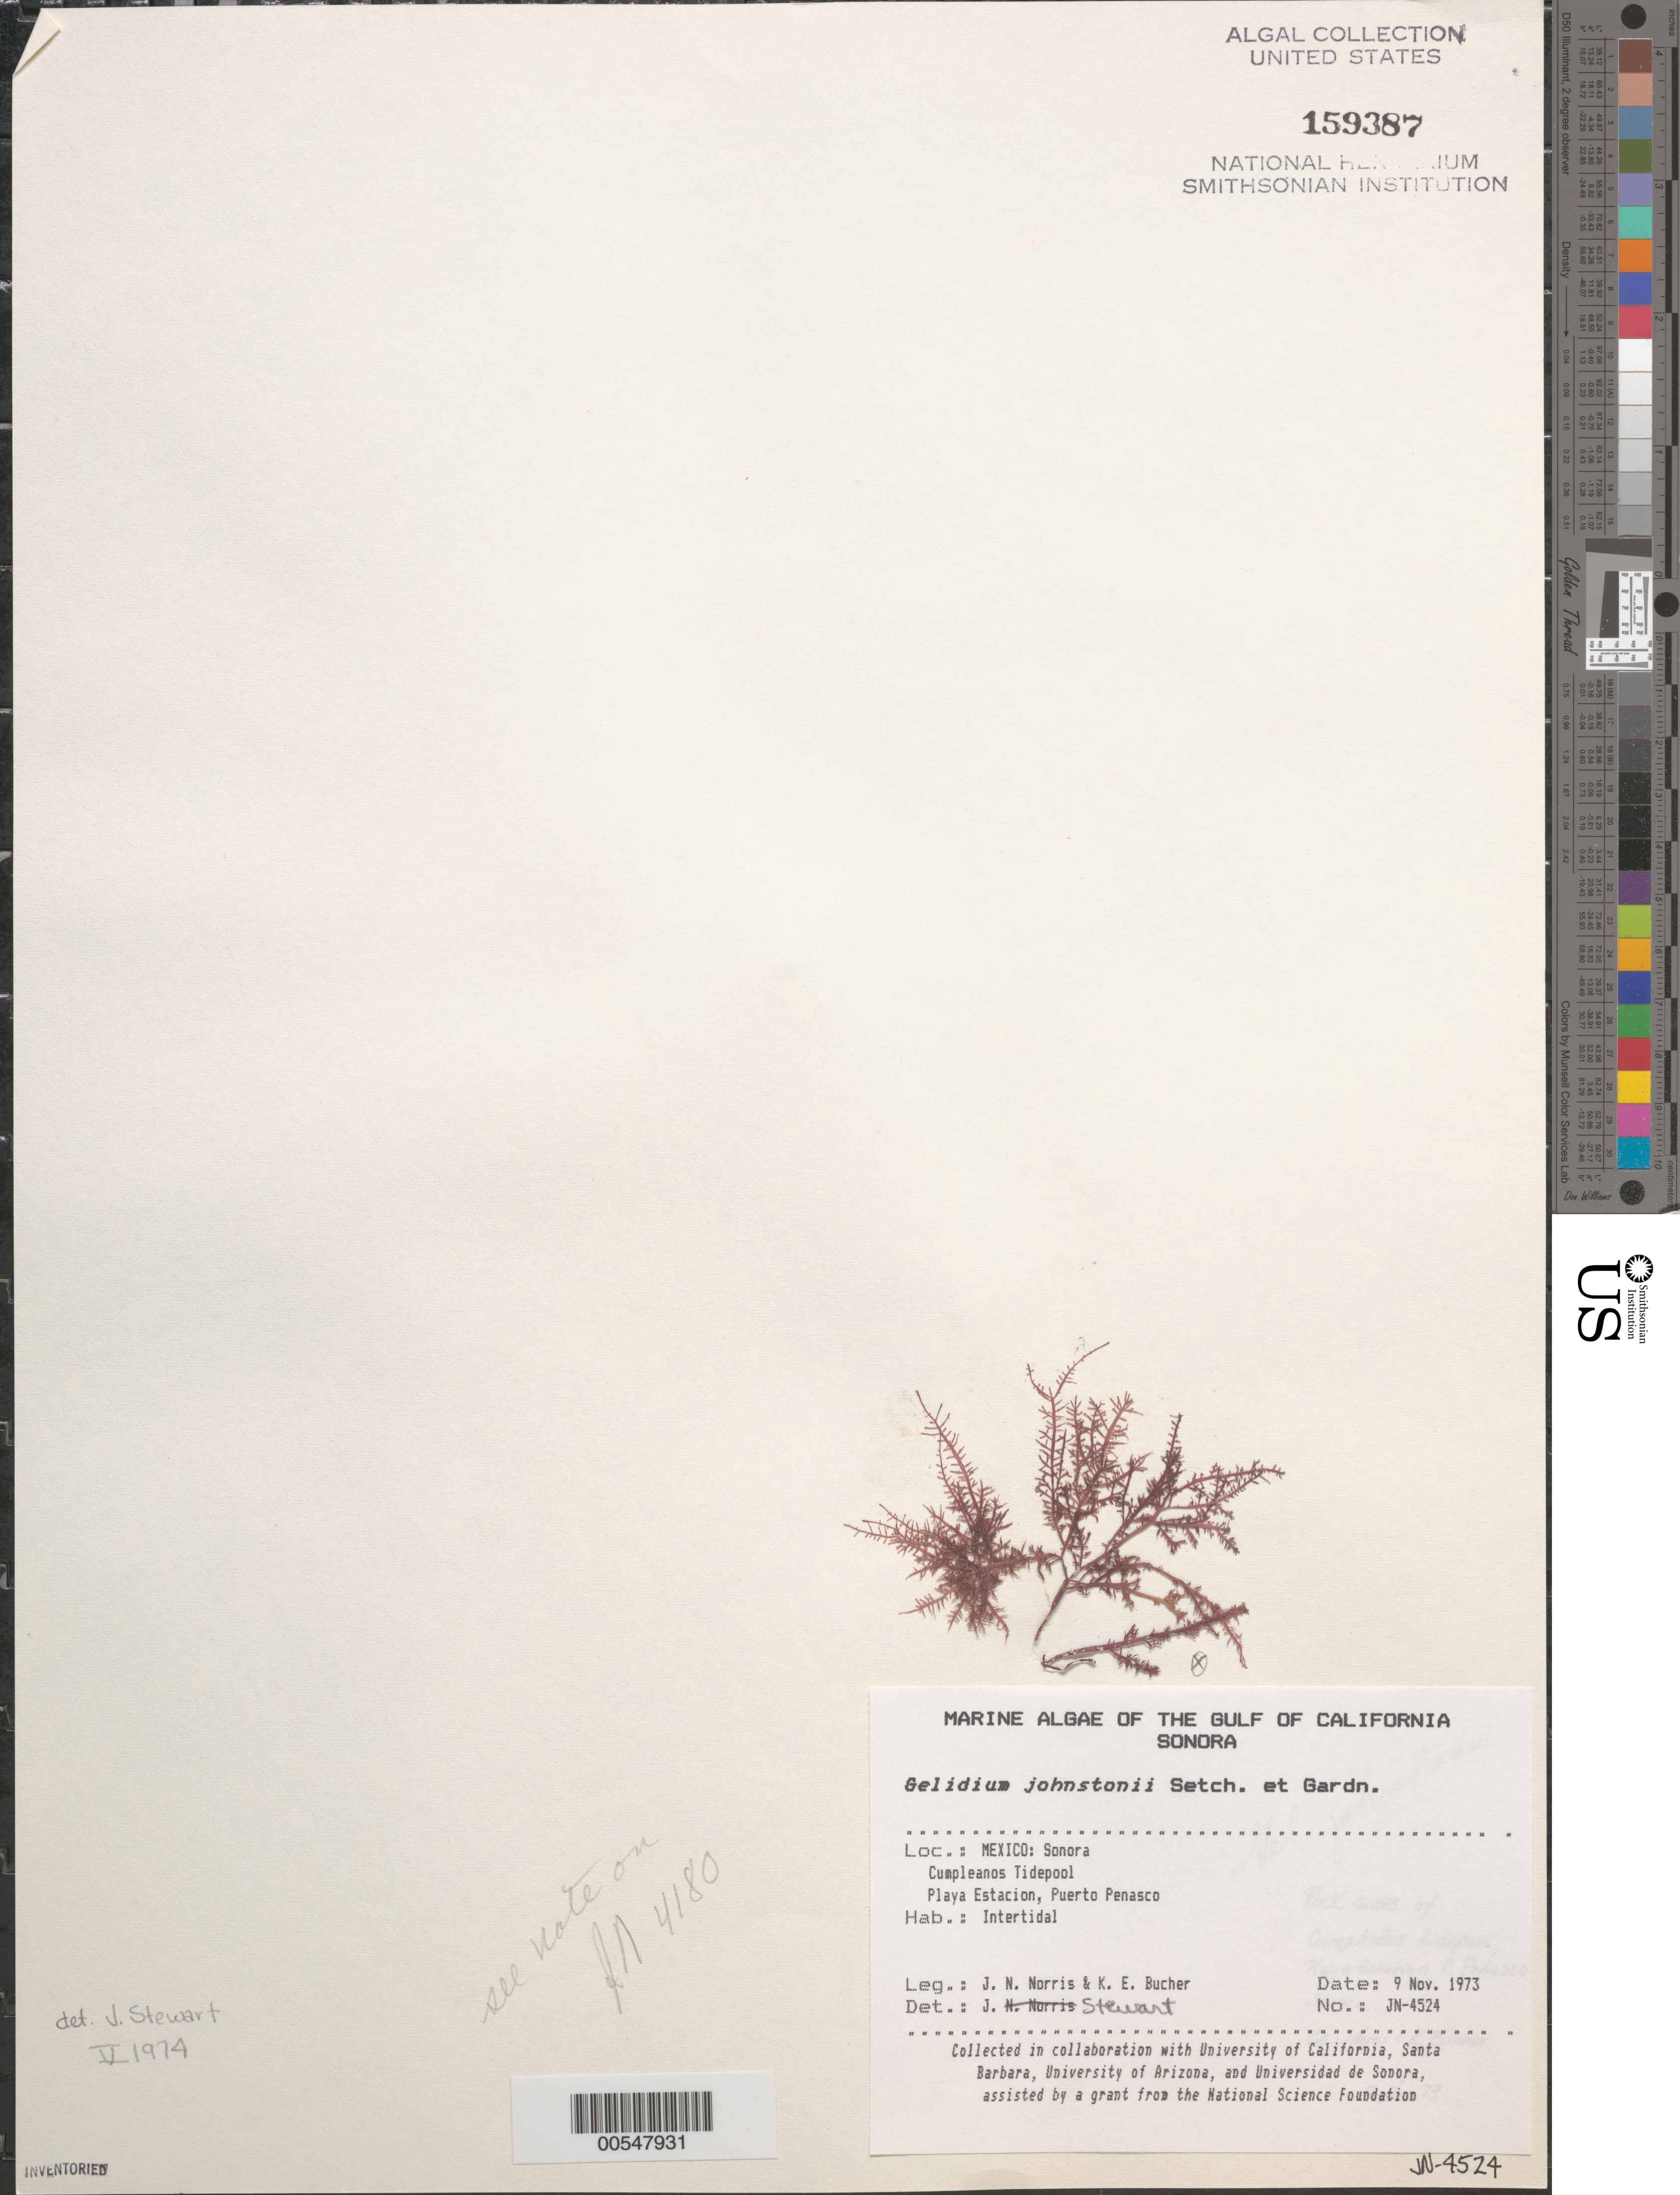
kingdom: Plantae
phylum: Rhodophyta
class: Florideophyceae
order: Gelidiales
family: Gelidiaceae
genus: Gelidium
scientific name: Gelidium johnstonii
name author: Setchell & N.L. Gardner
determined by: Stewart, J.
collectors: J. N. Norris & K. E. Bucher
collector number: JN-4524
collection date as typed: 09 Nov 1973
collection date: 1973-11-09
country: Mexico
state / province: Sonora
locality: Playa Estacion, Puerto Penasco, Cumpleanos Tide Pool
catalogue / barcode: US 159387